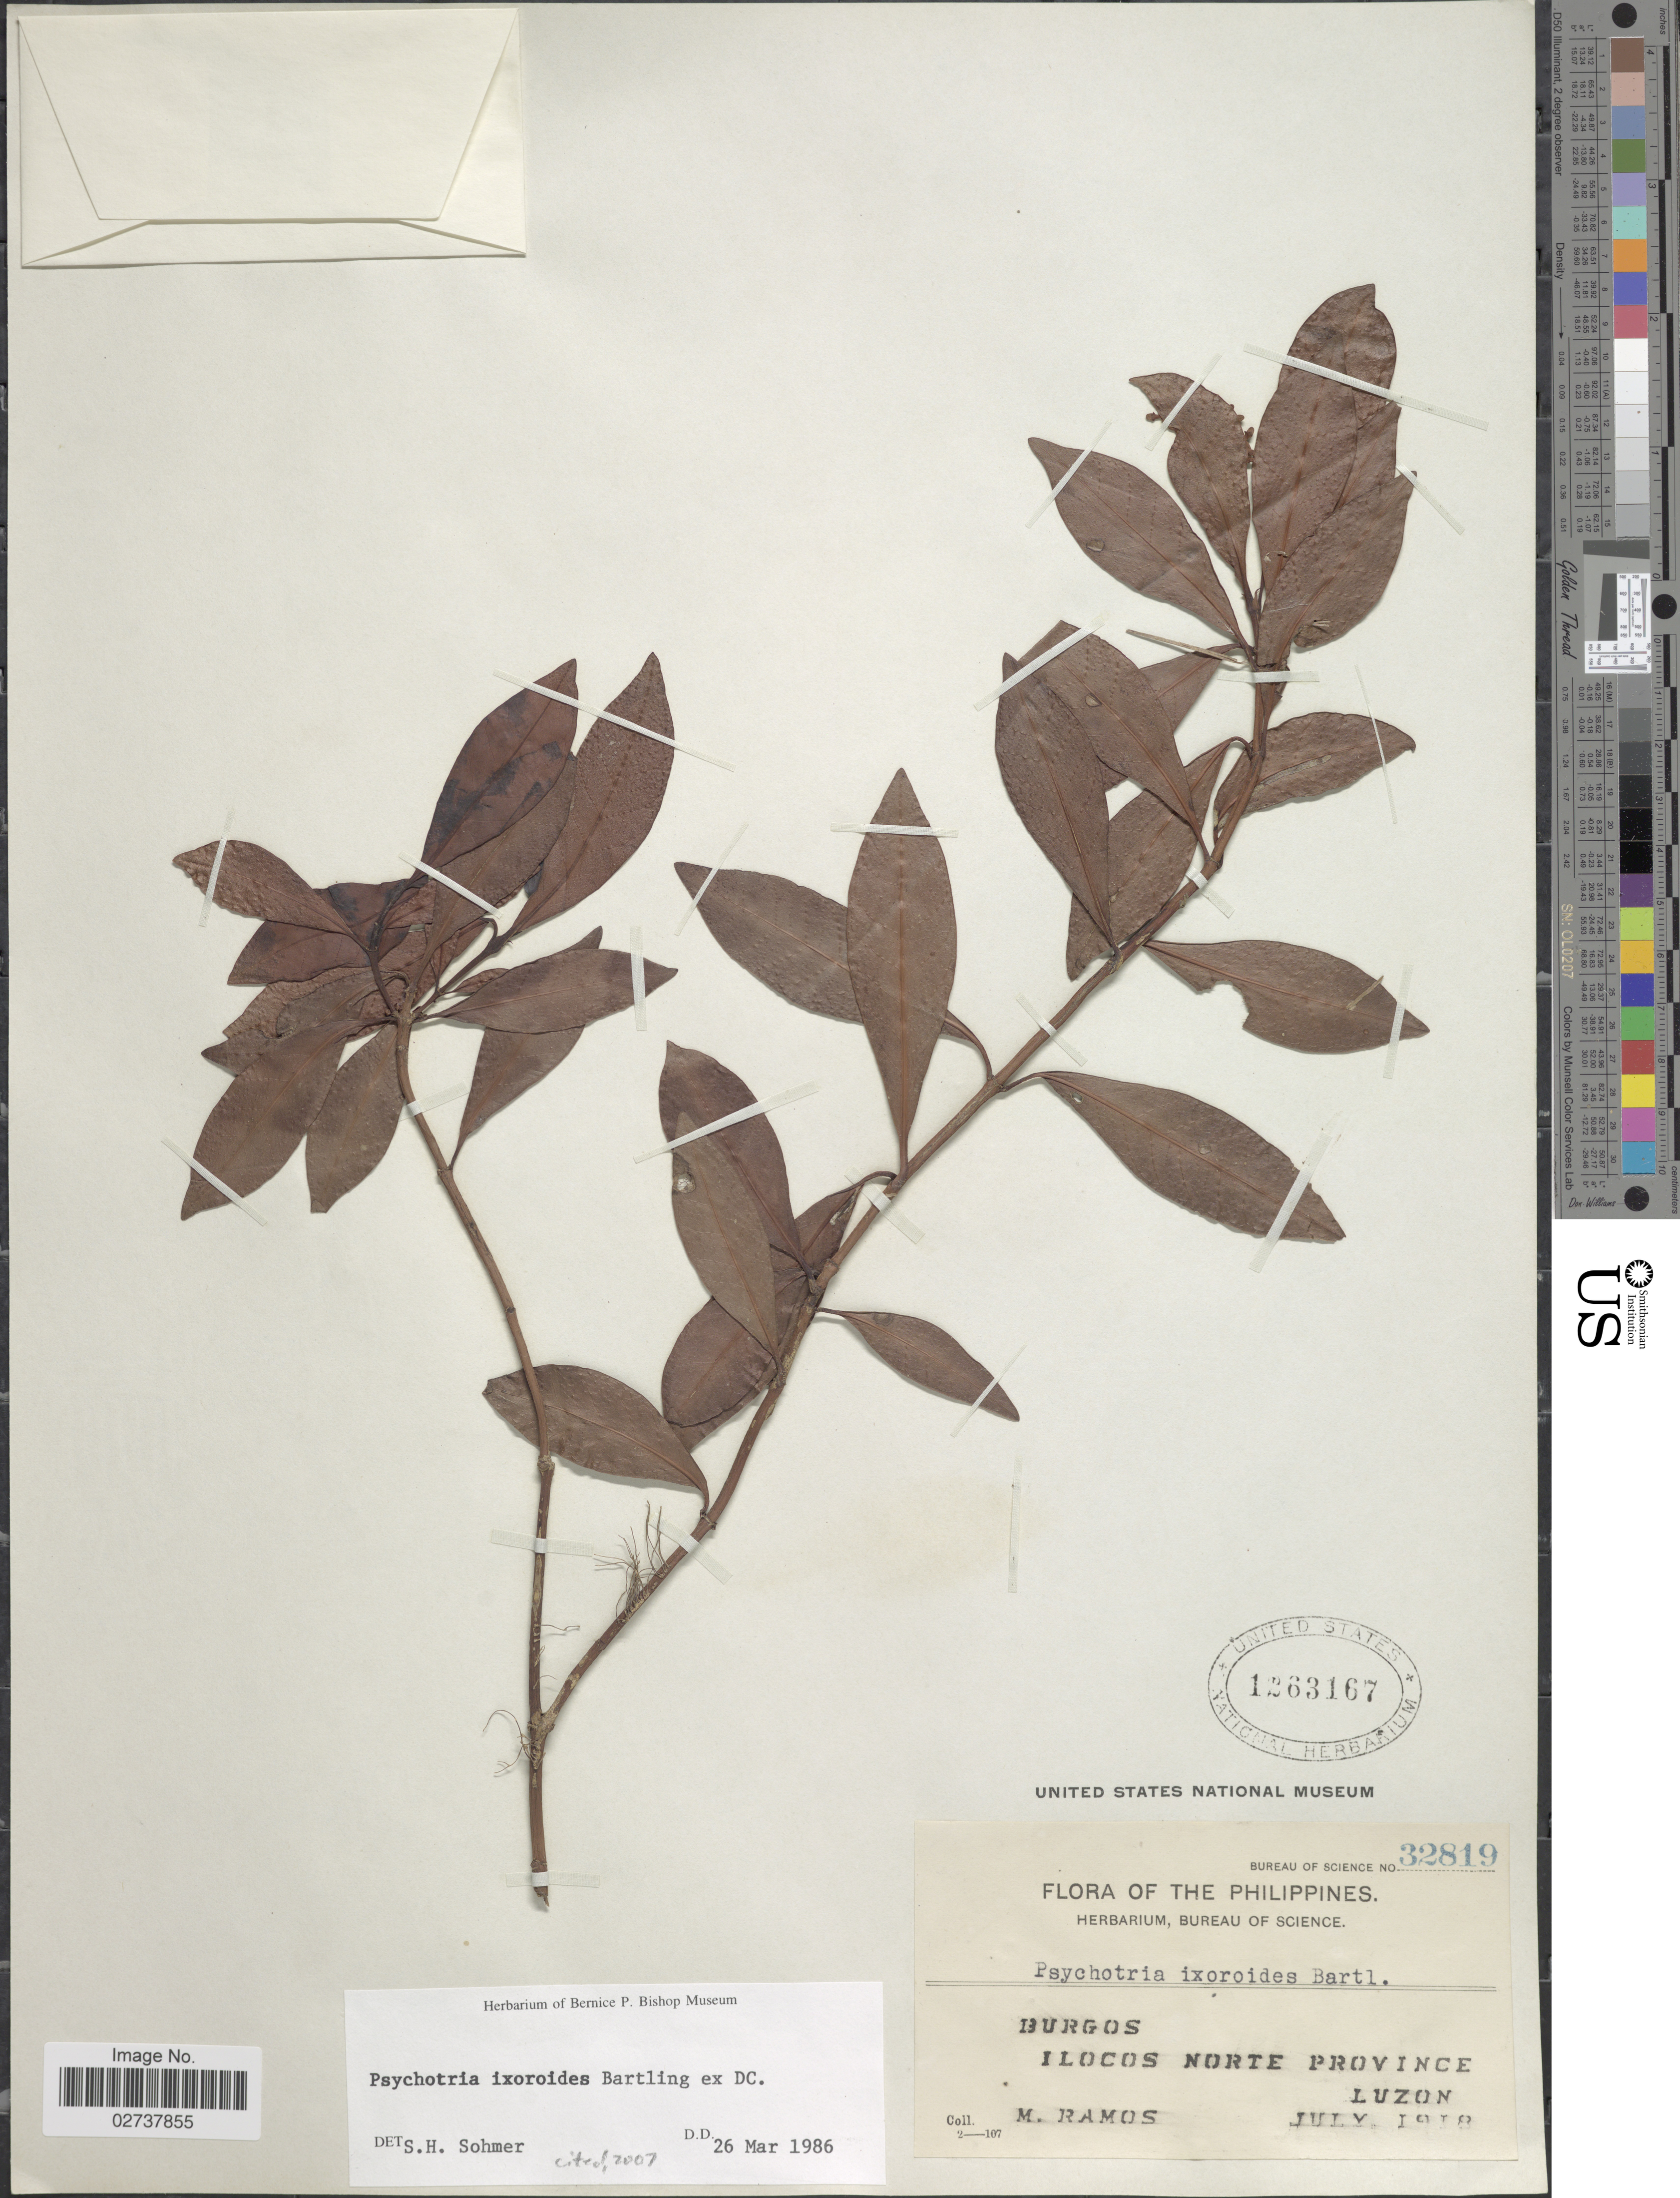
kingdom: Plantae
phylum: Tracheophyta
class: Magnoliopsida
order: Gentianales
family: Rubiaceae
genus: Psychotria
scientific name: Psychotria ixoroides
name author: Bartl. ex DC.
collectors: M. Ramos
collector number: Bureau of Science 32819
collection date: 1918-07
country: Philippines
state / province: Ilocos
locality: Ilocos Norte Province, Luzon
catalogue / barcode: US 1263167